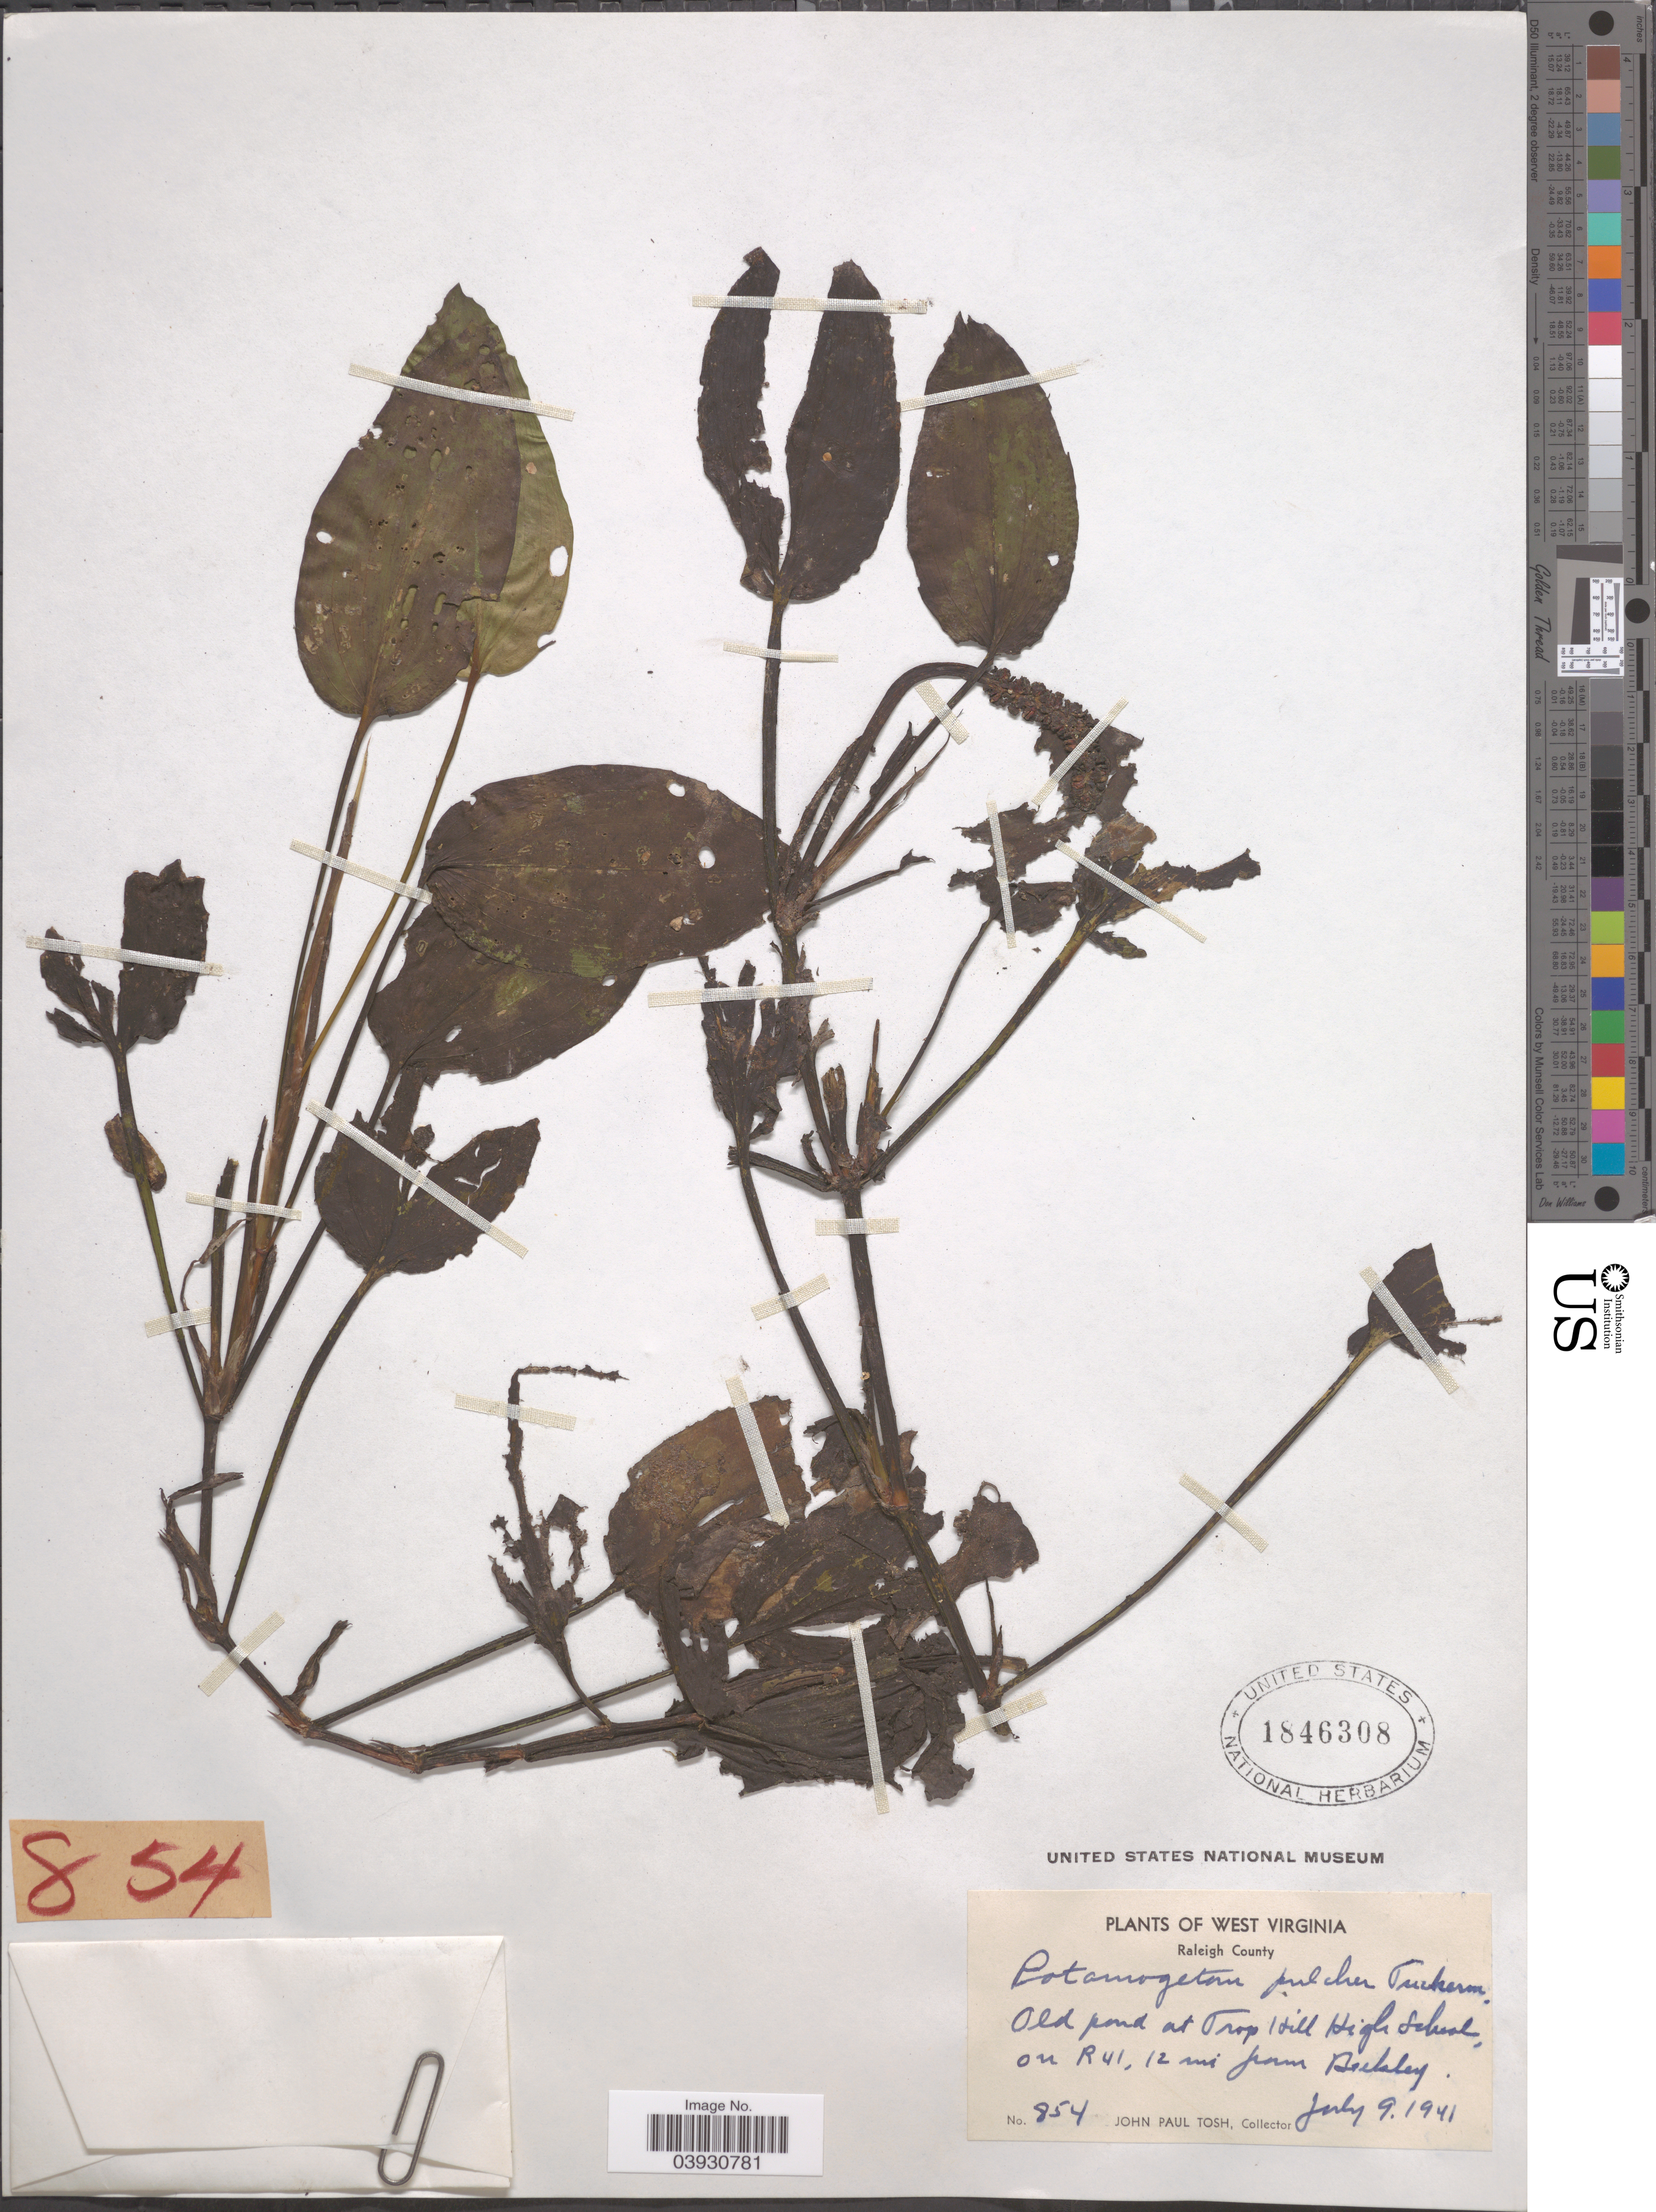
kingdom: Plantae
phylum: Tracheophyta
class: Liliopsida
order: Alismatales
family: Potamogetonaceae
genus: Potamogeton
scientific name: Potamogeton pulcher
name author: Tuck.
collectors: J. Tosh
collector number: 854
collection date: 1941-07-09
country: United States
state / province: West Virginia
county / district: Raleigh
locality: Raleigh County. Old pond at Trap Hill High School, on R41, 12 mi from Beckley.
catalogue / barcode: US 1846308